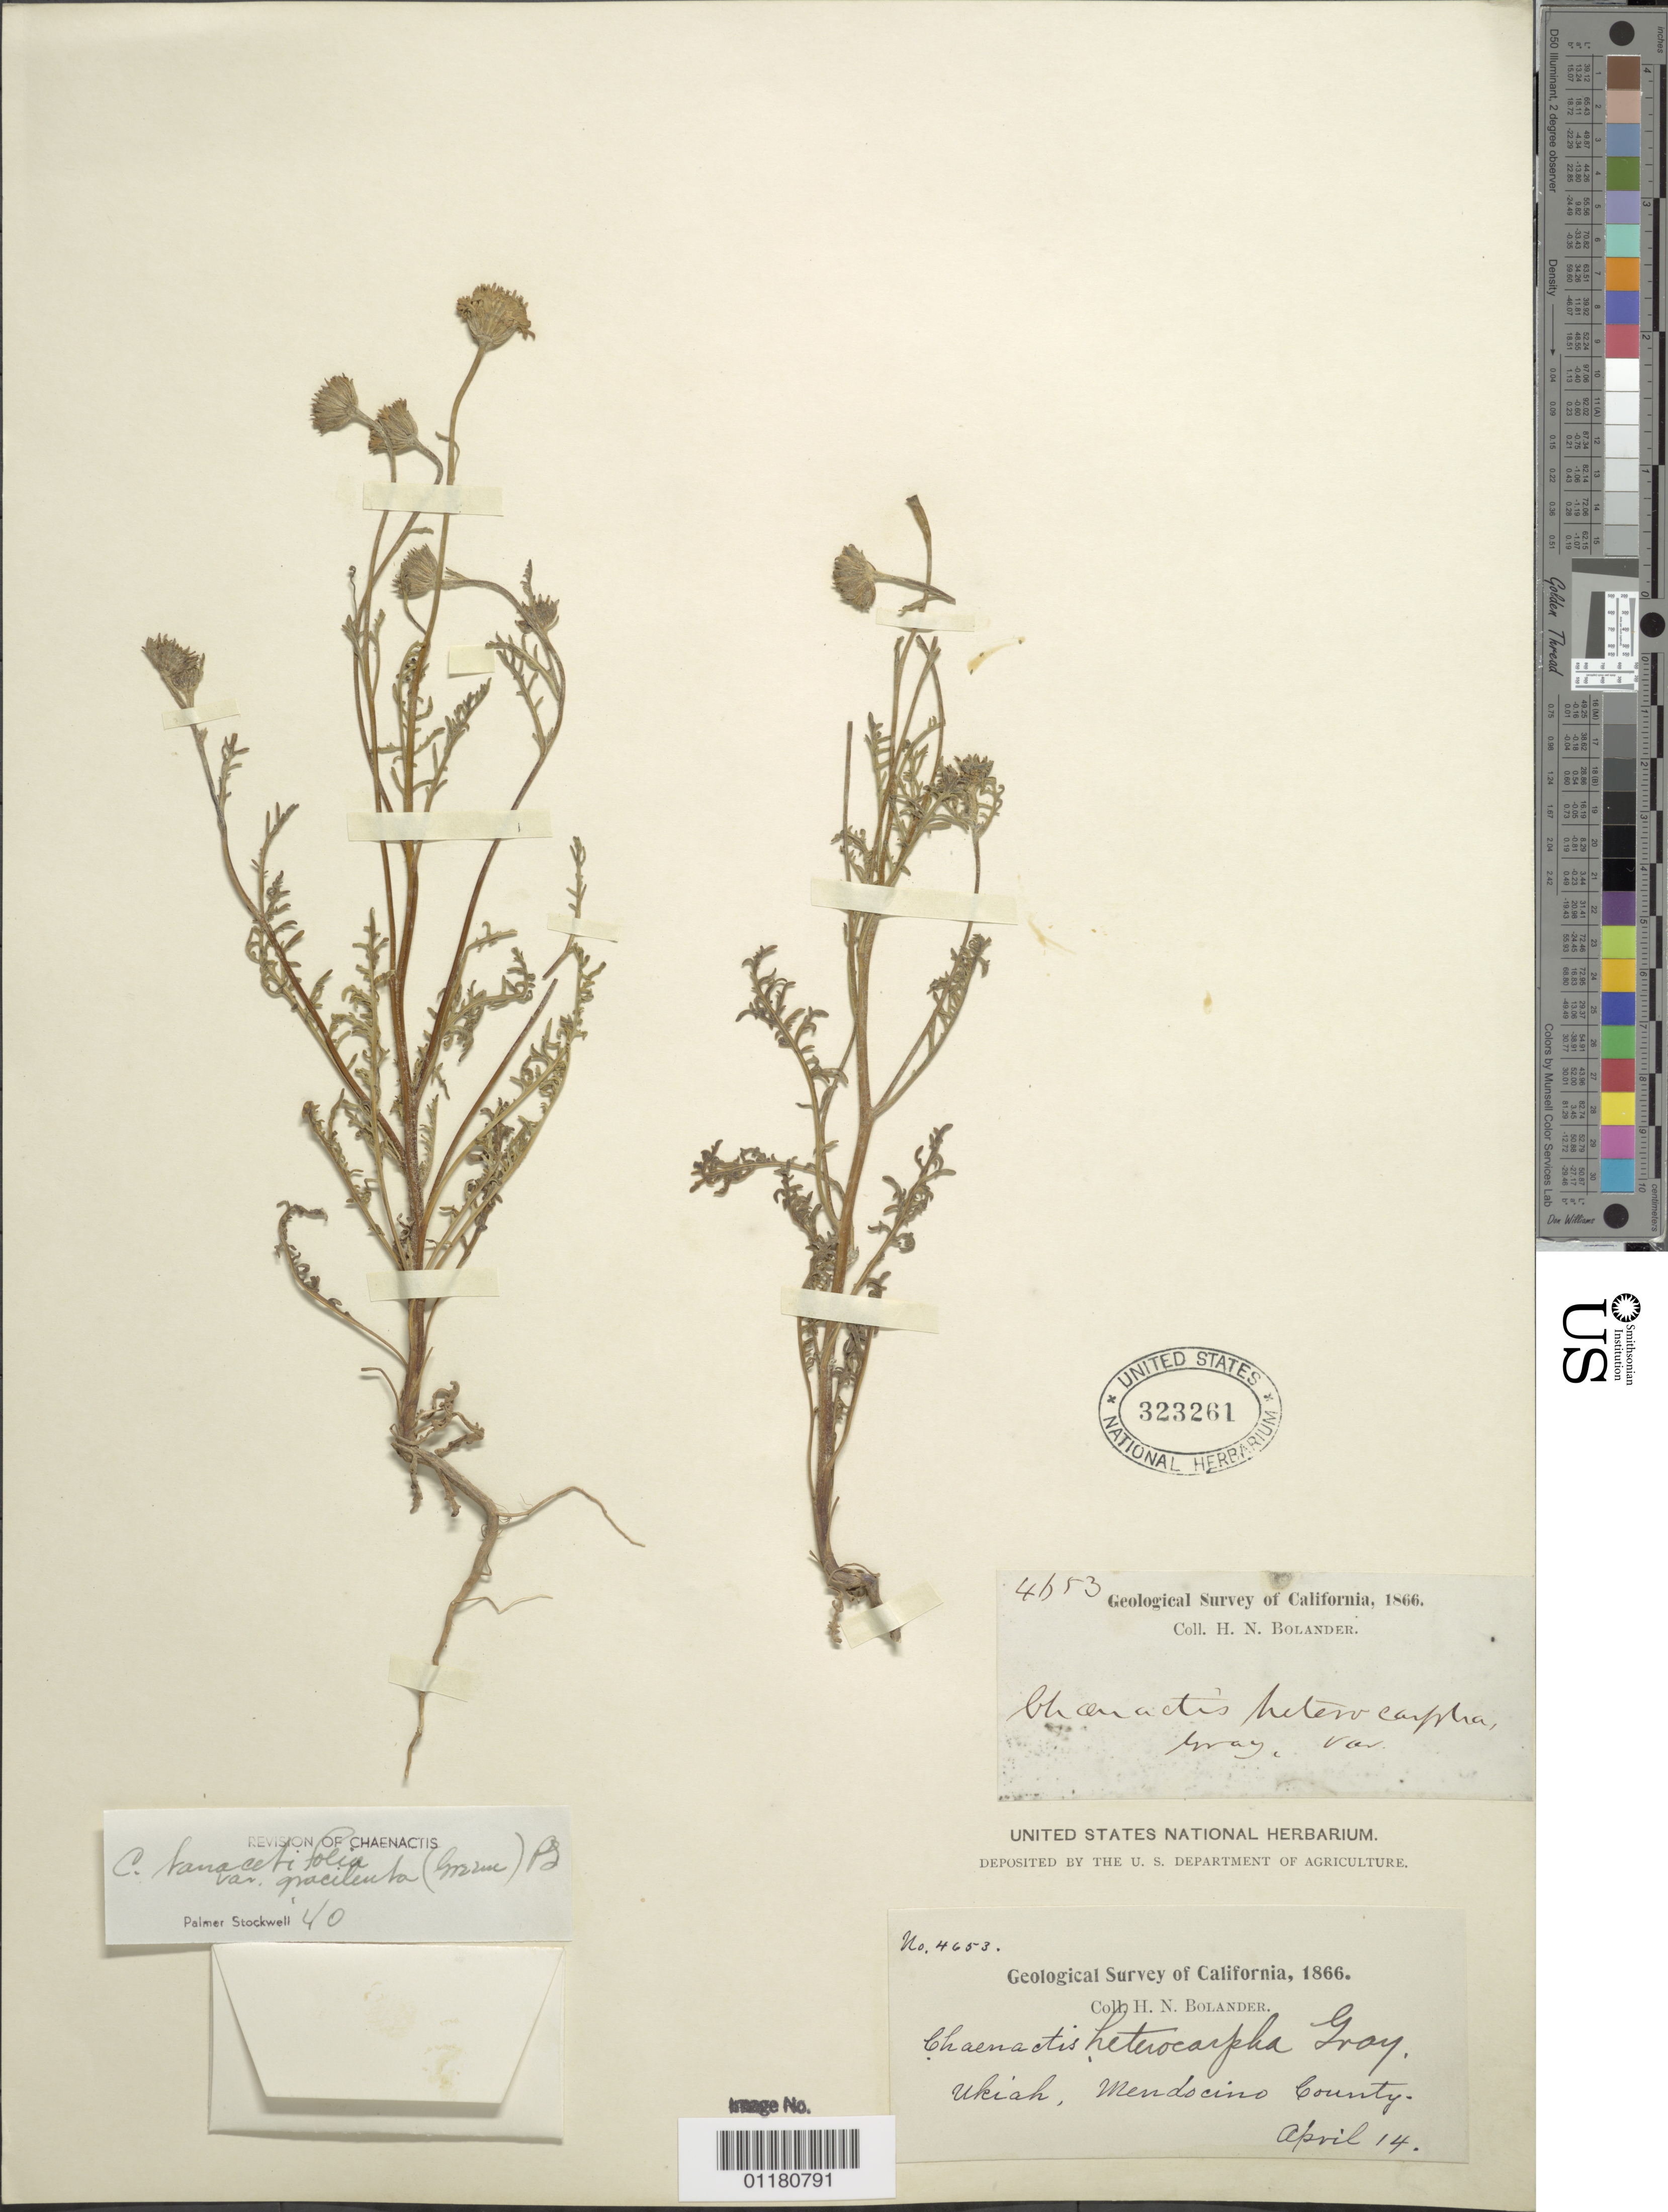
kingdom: Plantae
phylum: Tracheophyta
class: Magnoliopsida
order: Asterales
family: Asteraceae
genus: Chaenactis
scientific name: Chaenactis tanacetifolia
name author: A. Gray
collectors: H. Bolander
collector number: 4553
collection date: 1866-04-14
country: United States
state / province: California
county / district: Mendocino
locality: Ukiah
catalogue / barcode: US 323261